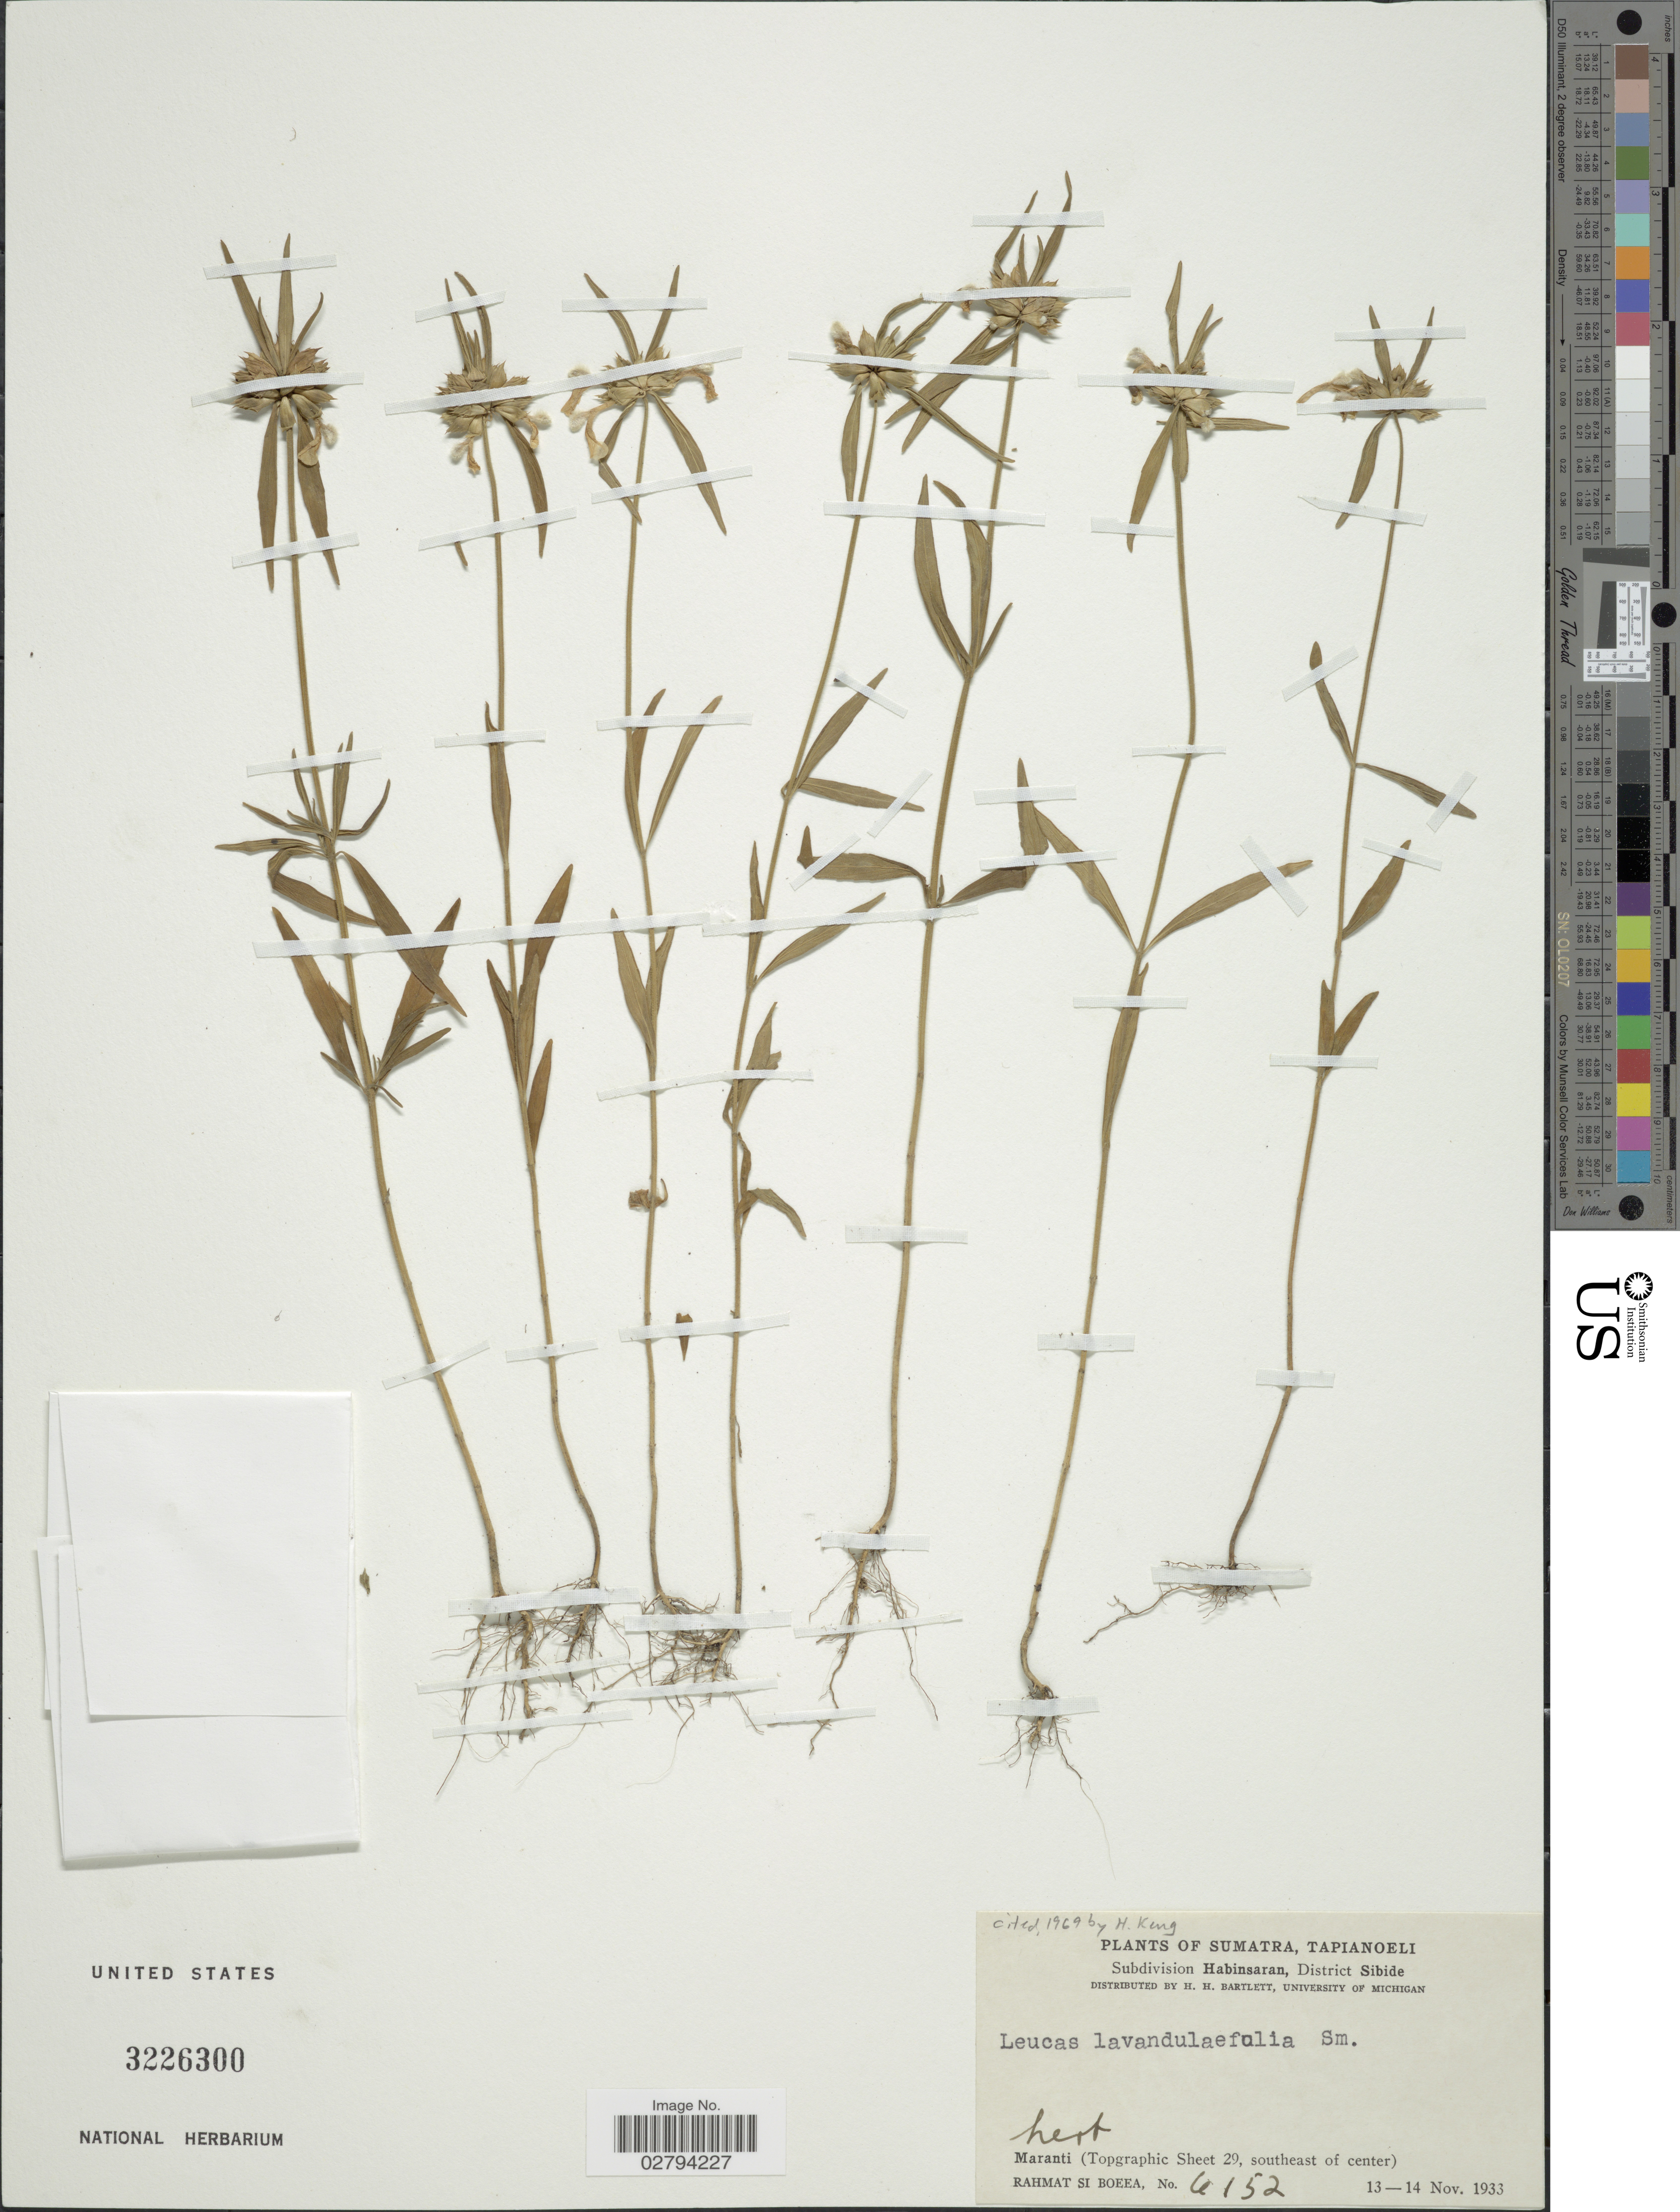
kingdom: Plantae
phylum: Tracheophyta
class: Magnoliopsida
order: Lamiales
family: Lamiaceae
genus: Leucas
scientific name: Leucas lavandulifolia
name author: Small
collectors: Rahmat Si Boeea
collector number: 4152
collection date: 1933-11-13/1933-11-14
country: Indonesia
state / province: Sumatra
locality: Tapianoeli, Subdivision Habinsaran, District Sibide. Maranti (Topographic Sheet 29, southeast of center).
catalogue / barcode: US 3226300